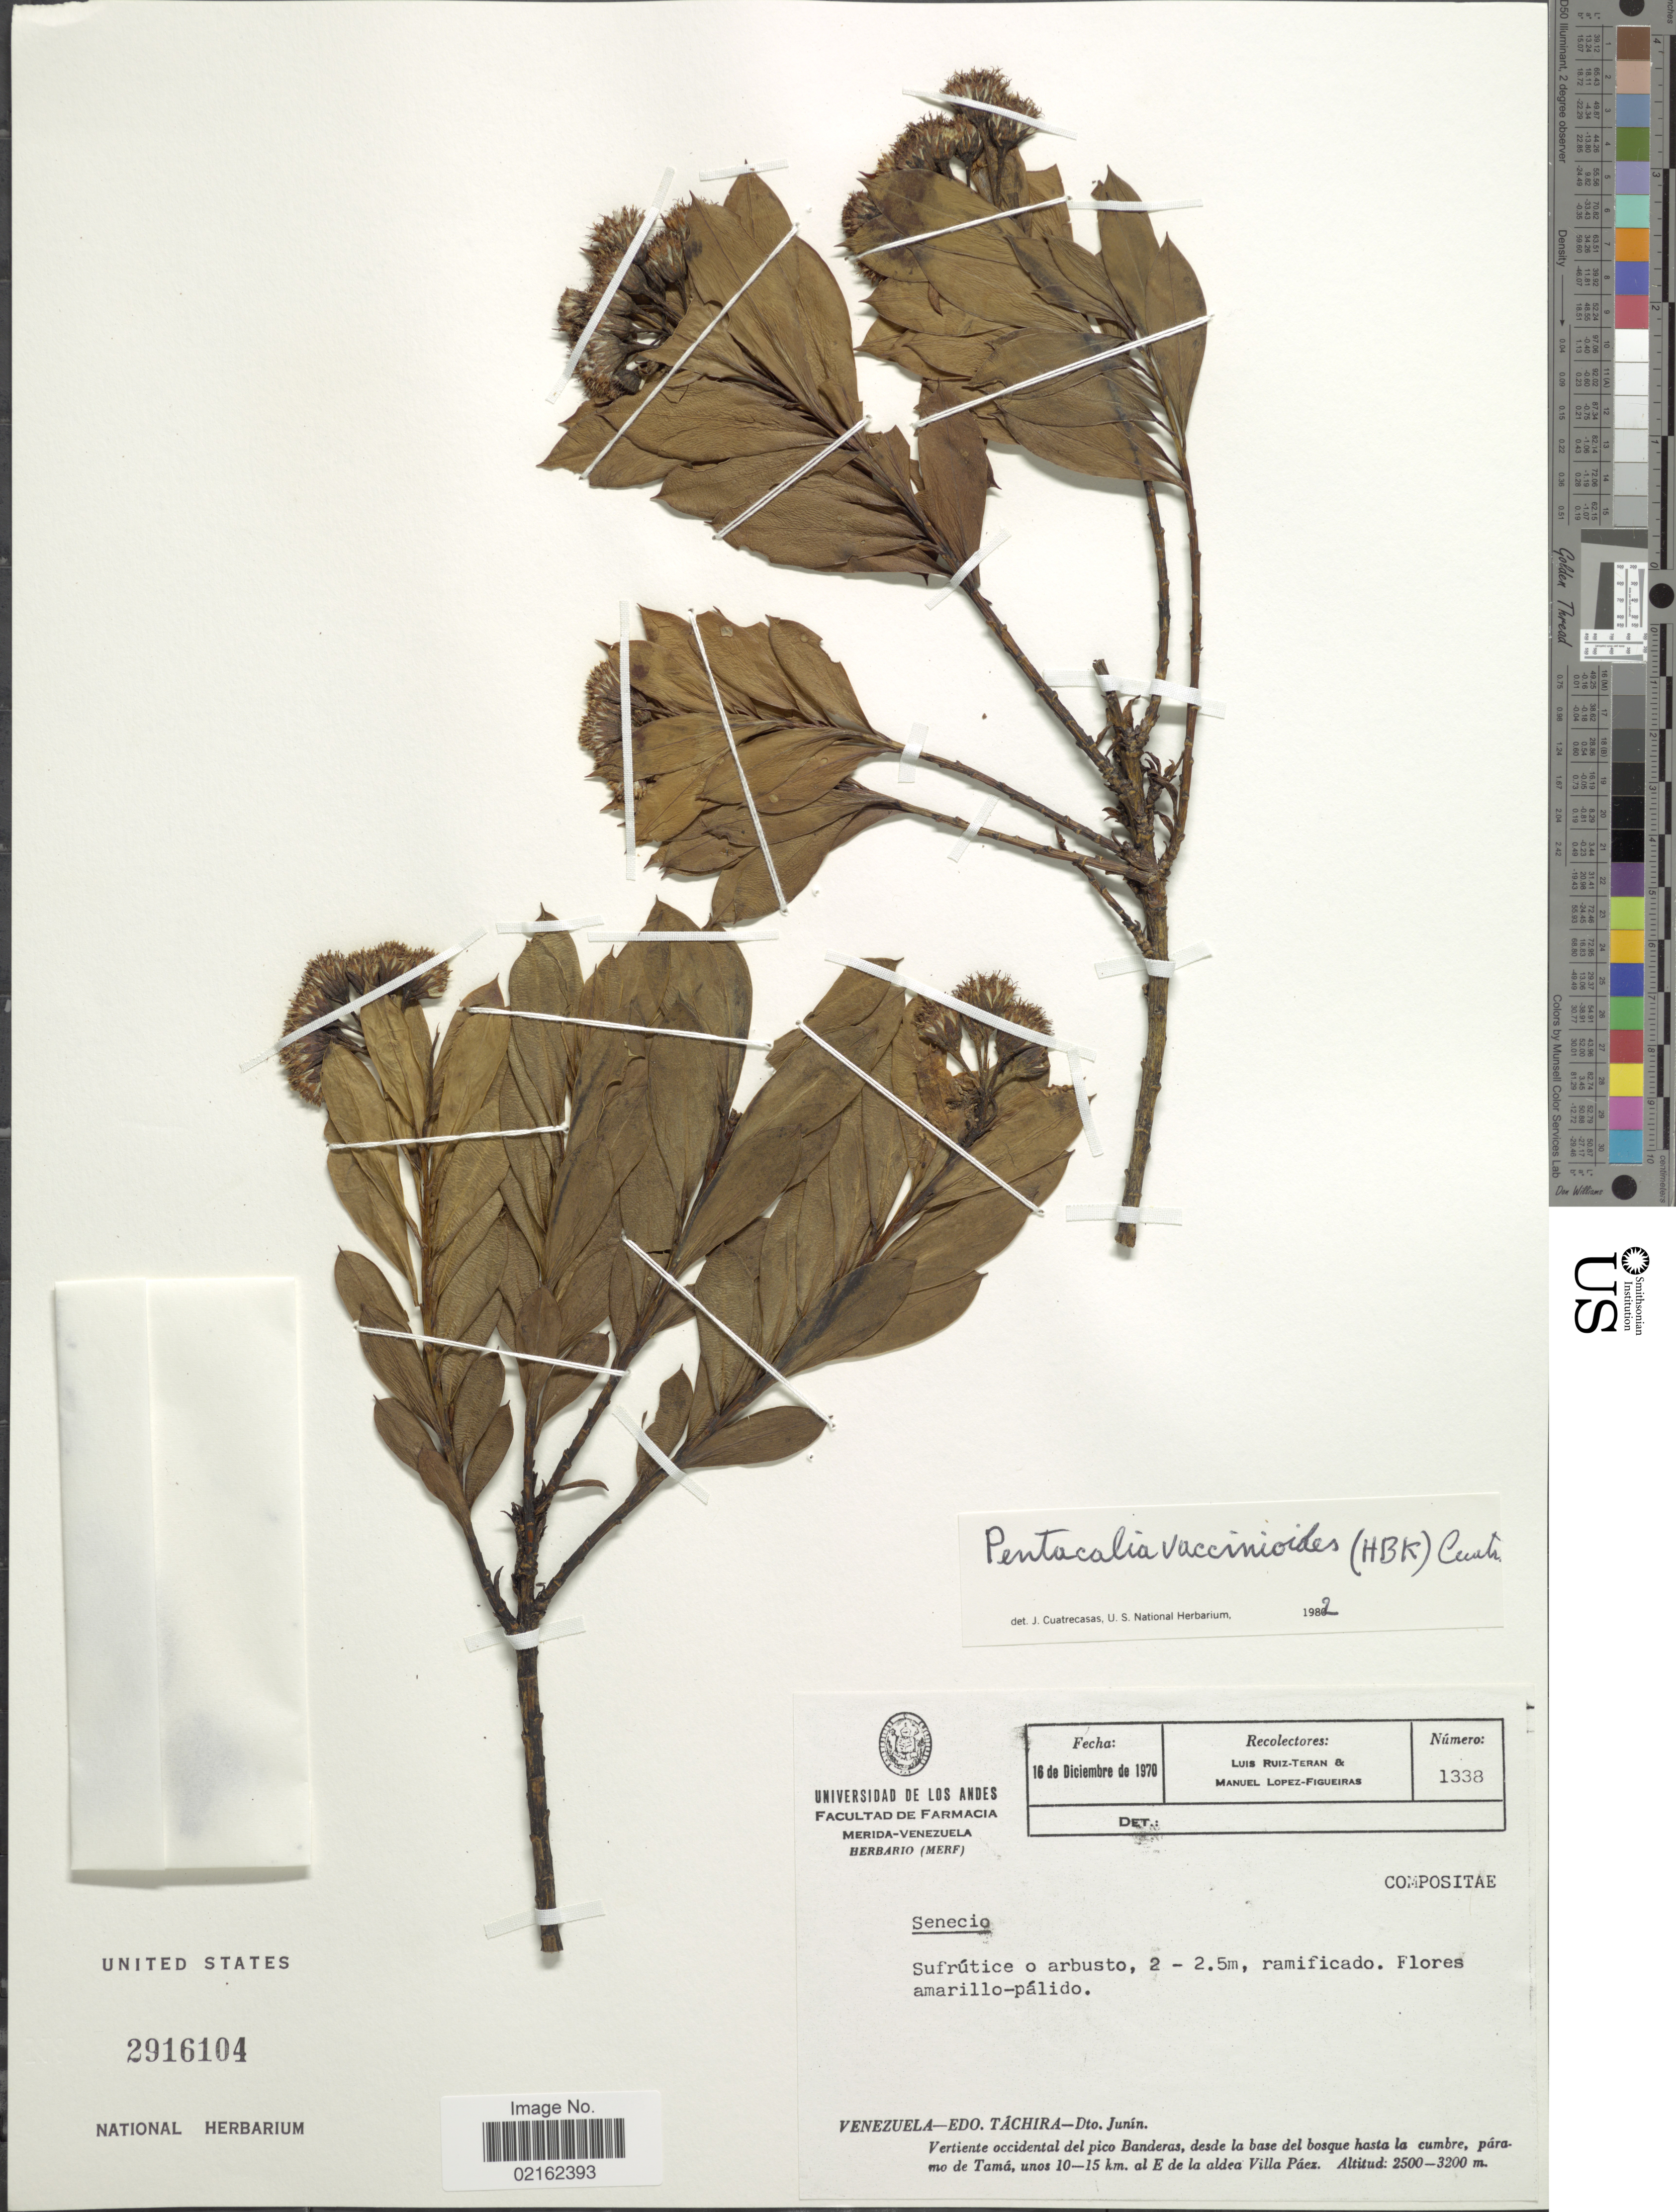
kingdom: Plantae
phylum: Tracheophyta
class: Magnoliopsida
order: Asterales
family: Asteraceae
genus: Pentacalia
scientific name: Pentacalia vaccinioides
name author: (Kunth) Cuatrec.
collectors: L. Teran & M. Lopéz-F.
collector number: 1338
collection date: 1970-12-16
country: Venezuela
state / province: Tachira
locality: Dto. Junin, vertientte occidental del pico Banderas, paramo do Tama, unos 10-15 km al E de la aldea Villa Paez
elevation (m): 2500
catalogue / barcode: US 2916104